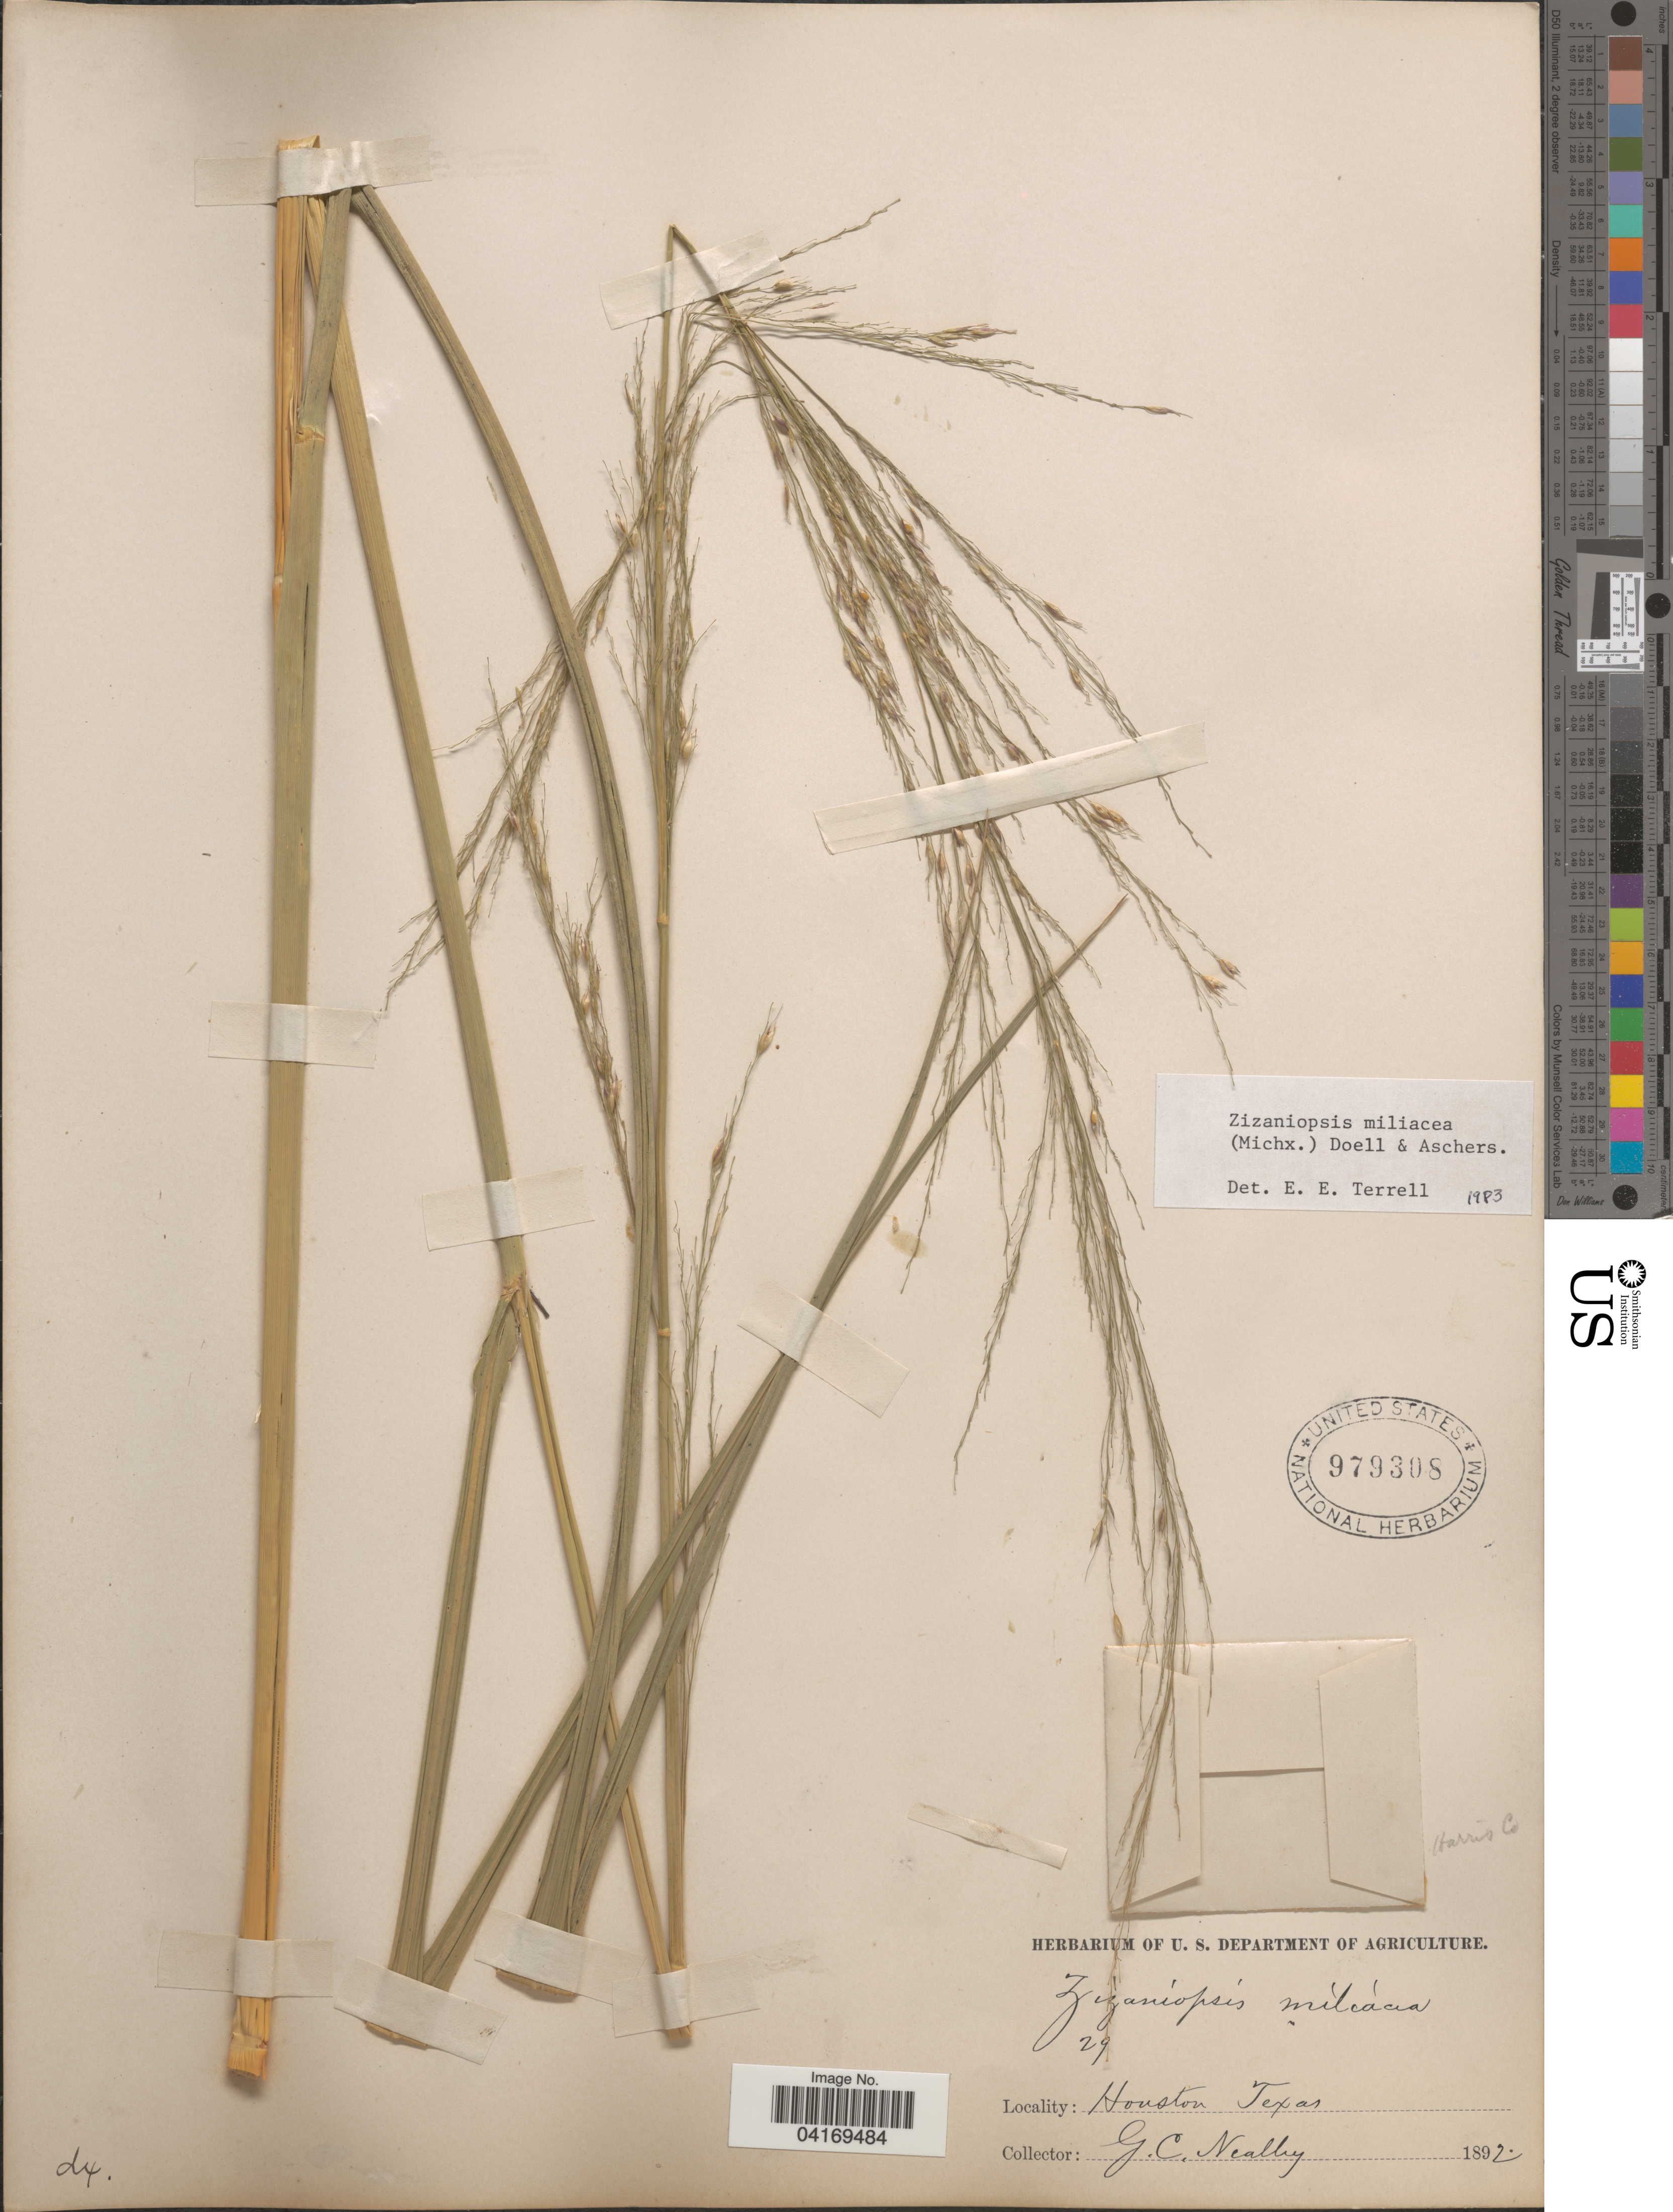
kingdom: Plantae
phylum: Tracheophyta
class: Liliopsida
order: Poales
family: Poaceae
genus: Zizaniopsis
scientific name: Zizaniopsis miliacea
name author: (Michx.) Döll & Asch.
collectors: G. C. Nealley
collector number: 29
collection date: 1892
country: United States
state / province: Texas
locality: Houston. Harris Co.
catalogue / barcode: US 979308